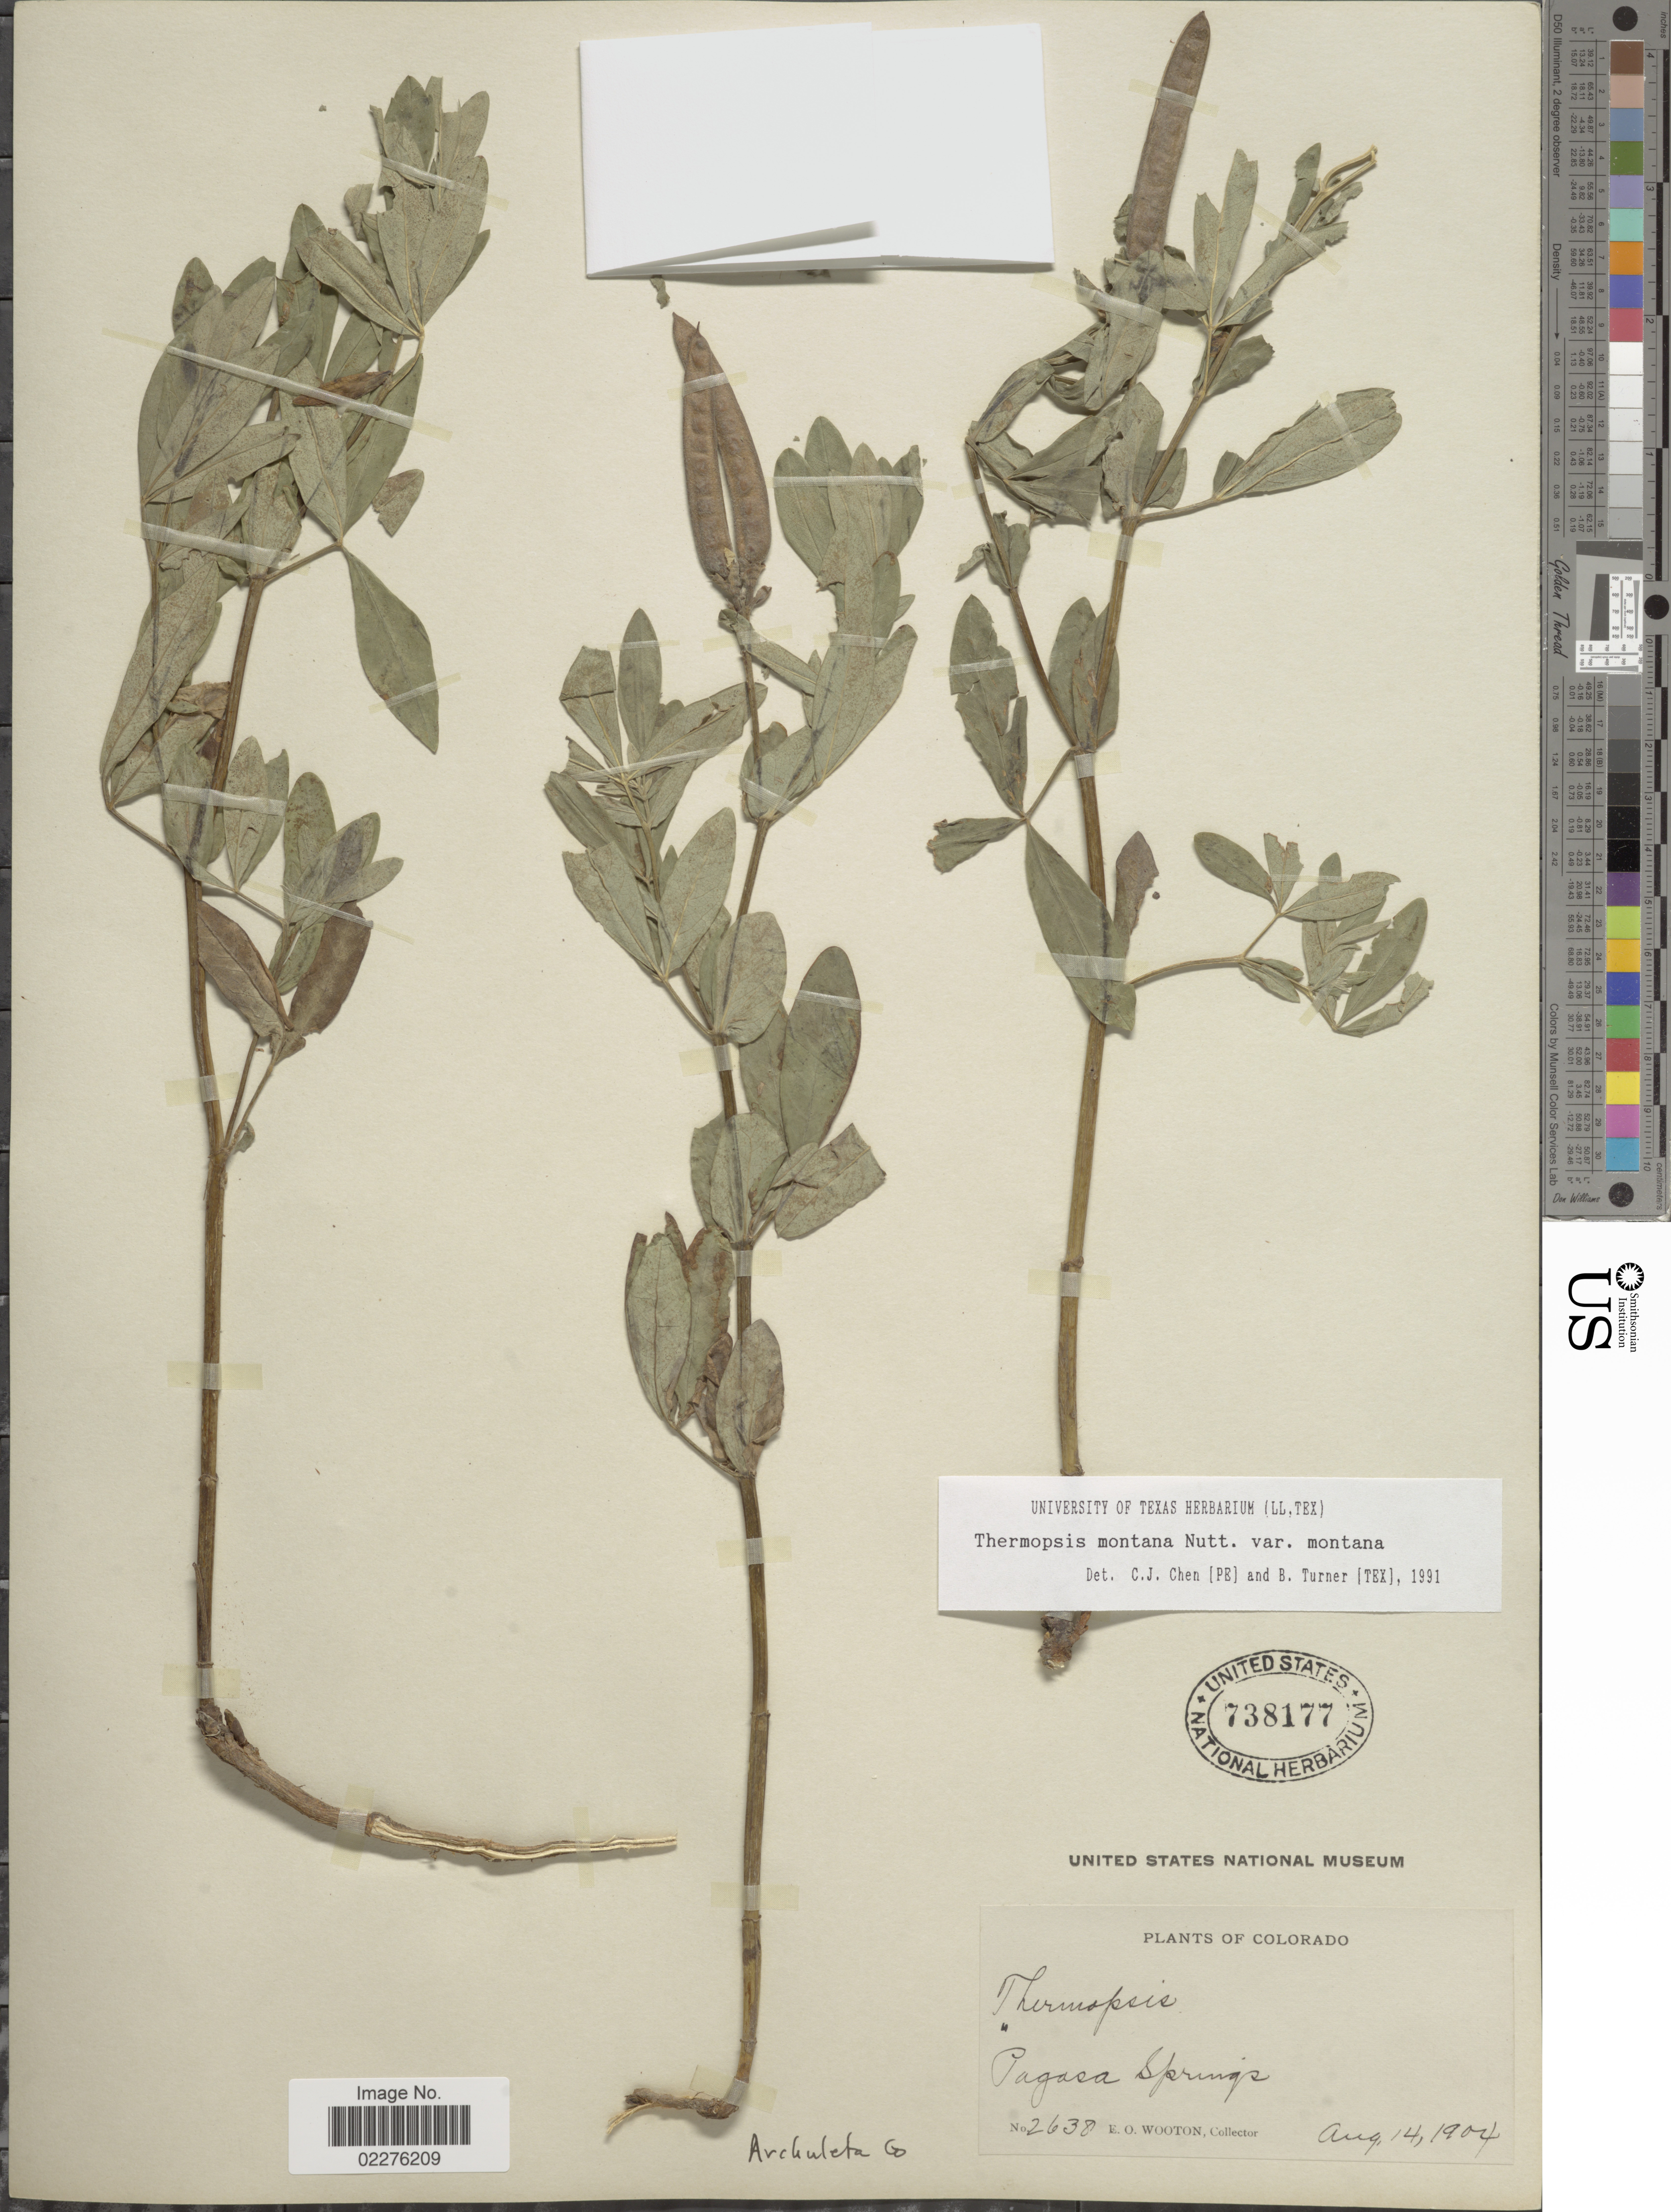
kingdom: Plantae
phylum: Tracheophyta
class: Magnoliopsida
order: Fabales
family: Fabaceae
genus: Thermopsis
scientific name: Thermopsis montana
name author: Nutt.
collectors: E. O. Wooton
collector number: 2638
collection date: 1904-08-14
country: United States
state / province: Colorado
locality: Pagasa Springs, Archuleta Co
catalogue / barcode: US 738177